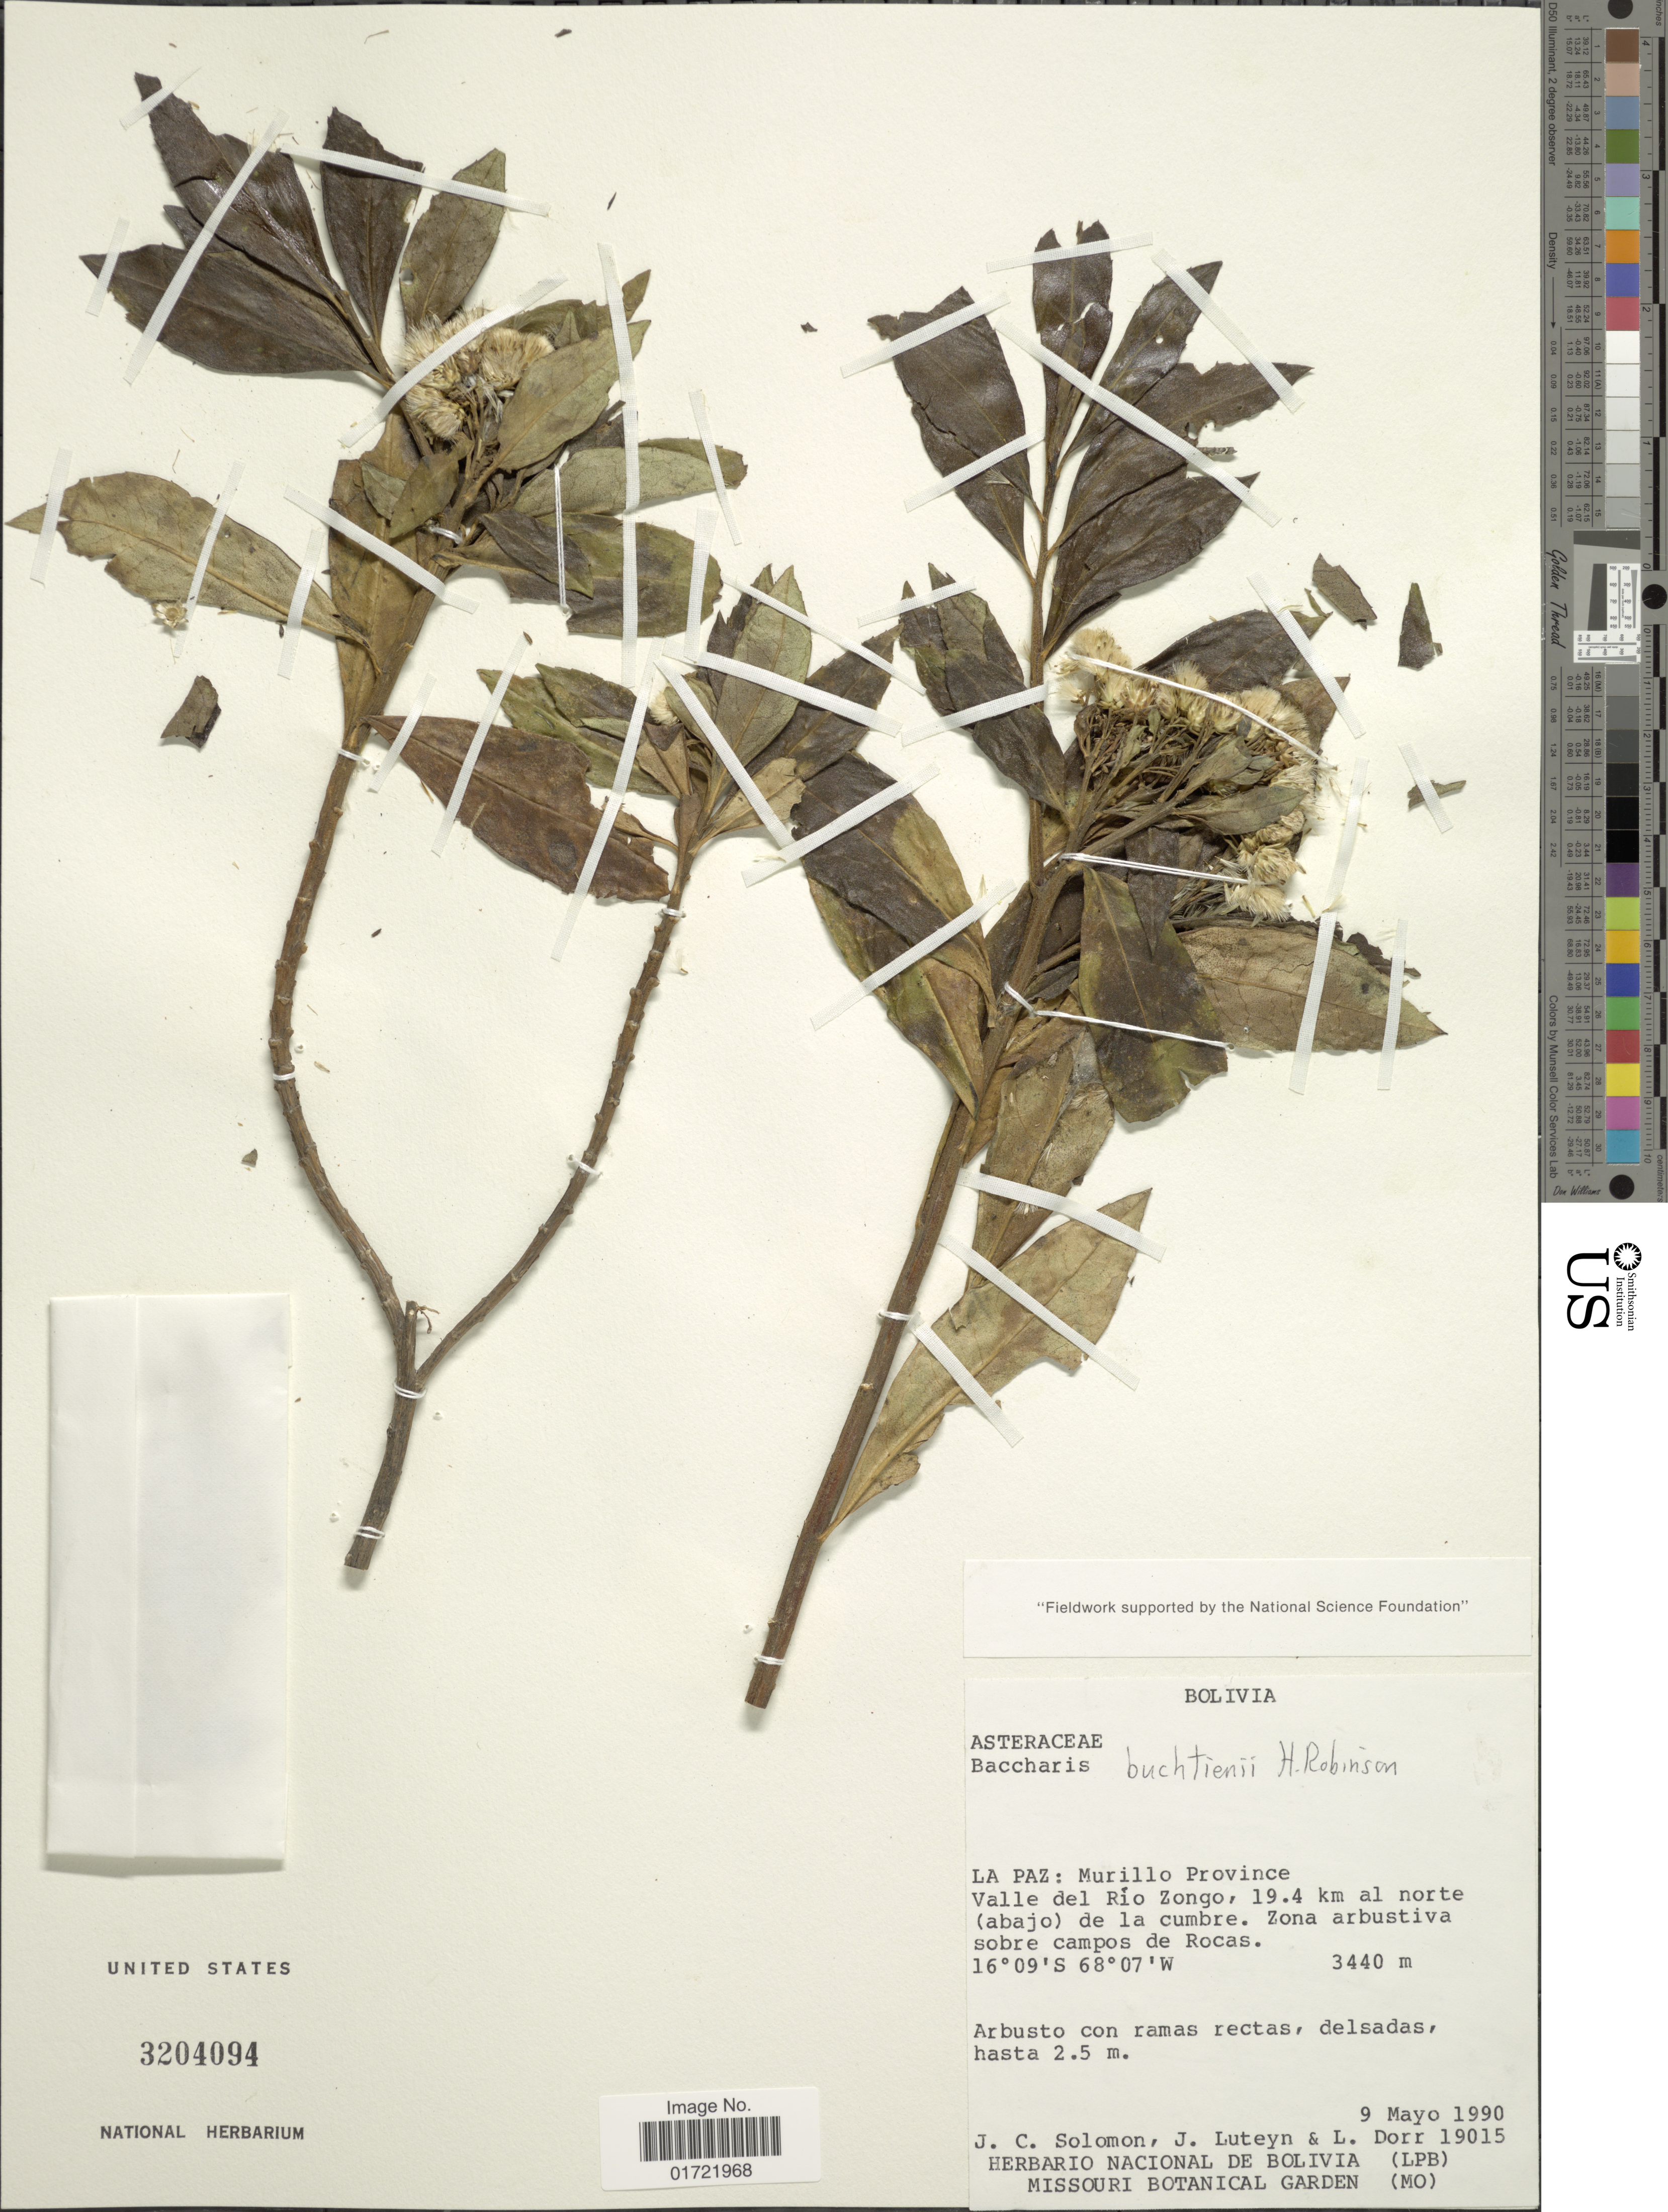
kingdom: Plantae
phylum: Tracheophyta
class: Magnoliopsida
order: Asterales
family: Asteraceae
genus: Baccharis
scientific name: Baccharis buchtienii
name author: H. Rob.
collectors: J. C. Solomon, J. L. Luteyn & L. J. Dorr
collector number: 19015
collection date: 1990-05-09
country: Bolivia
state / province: La Paz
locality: Murillo Province. valle del Rio Zongo, 19.4 km al norte (abajo) de la cumbre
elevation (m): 3440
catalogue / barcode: US 3204094